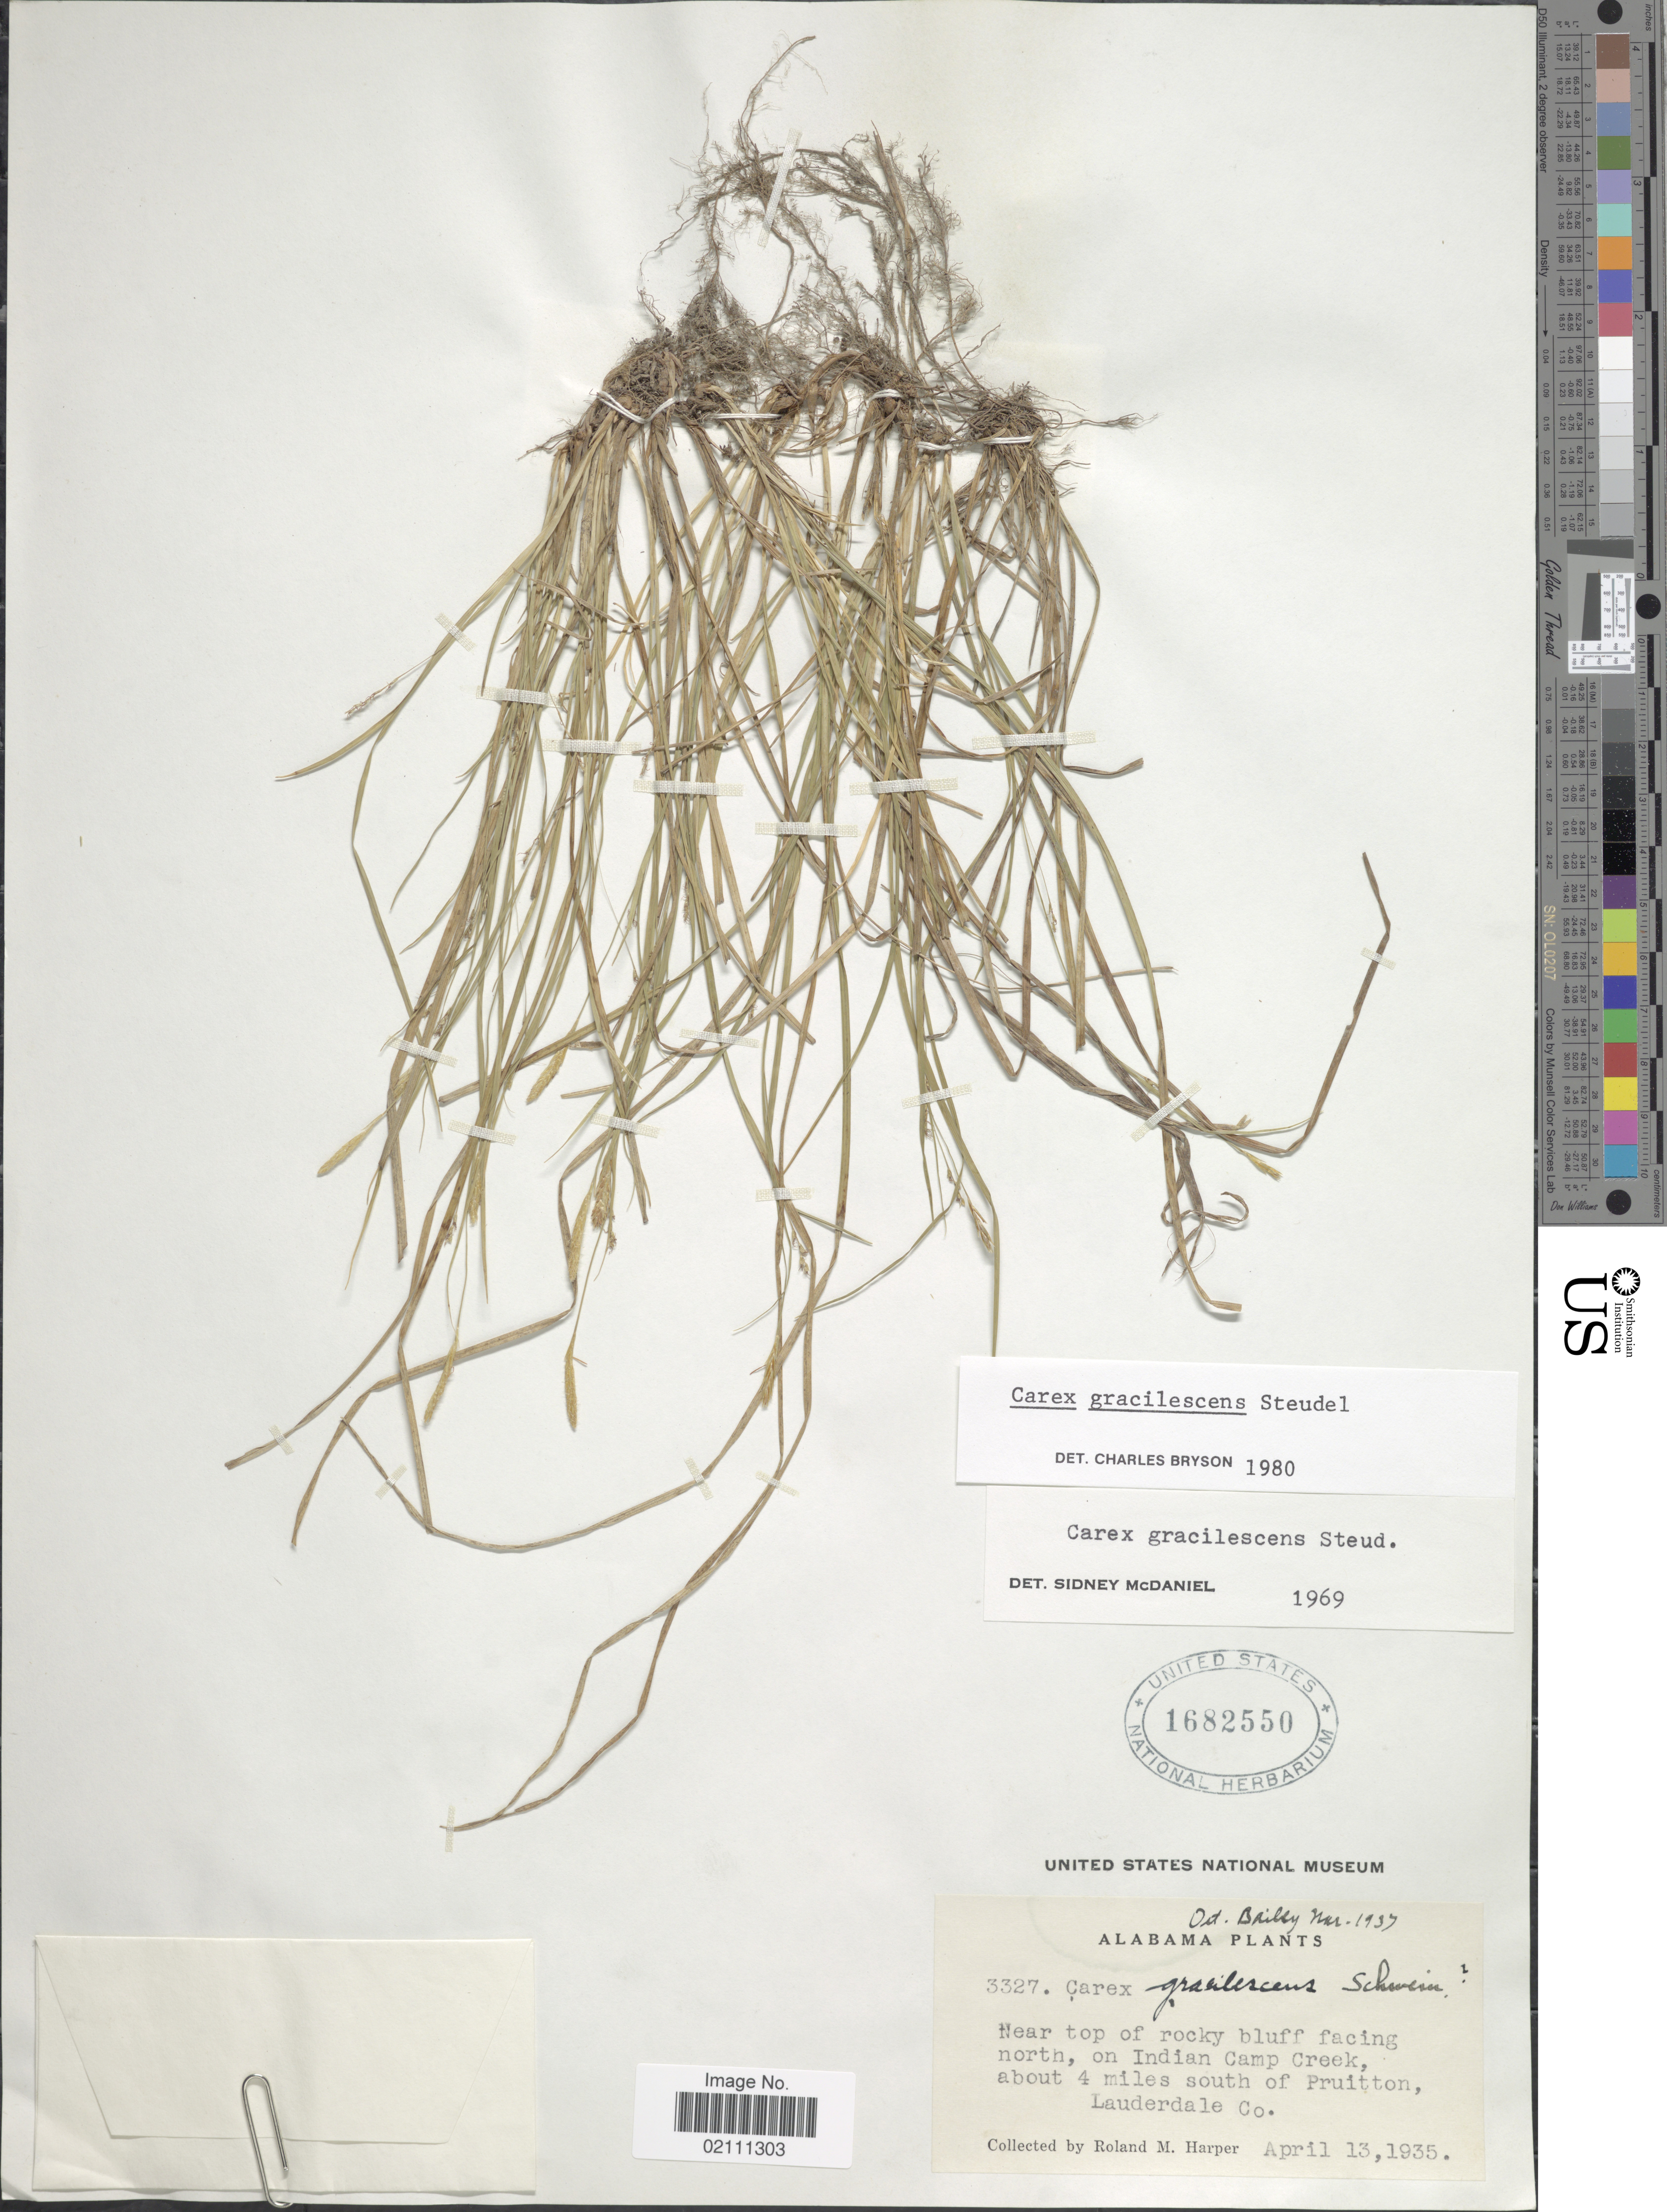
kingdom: Plantae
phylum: Tracheophyta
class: Liliopsida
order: Poales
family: Cyperaceae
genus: Carex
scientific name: Carex gracilescens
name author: Steud.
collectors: R. M. Harper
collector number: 3327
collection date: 1935-04-13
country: United States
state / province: Alabama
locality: Near top of rocky bluff facing north, on Indian Camp Creek, about 4 miles south of Pruitton, Lauderale Co.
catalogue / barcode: US 1682550